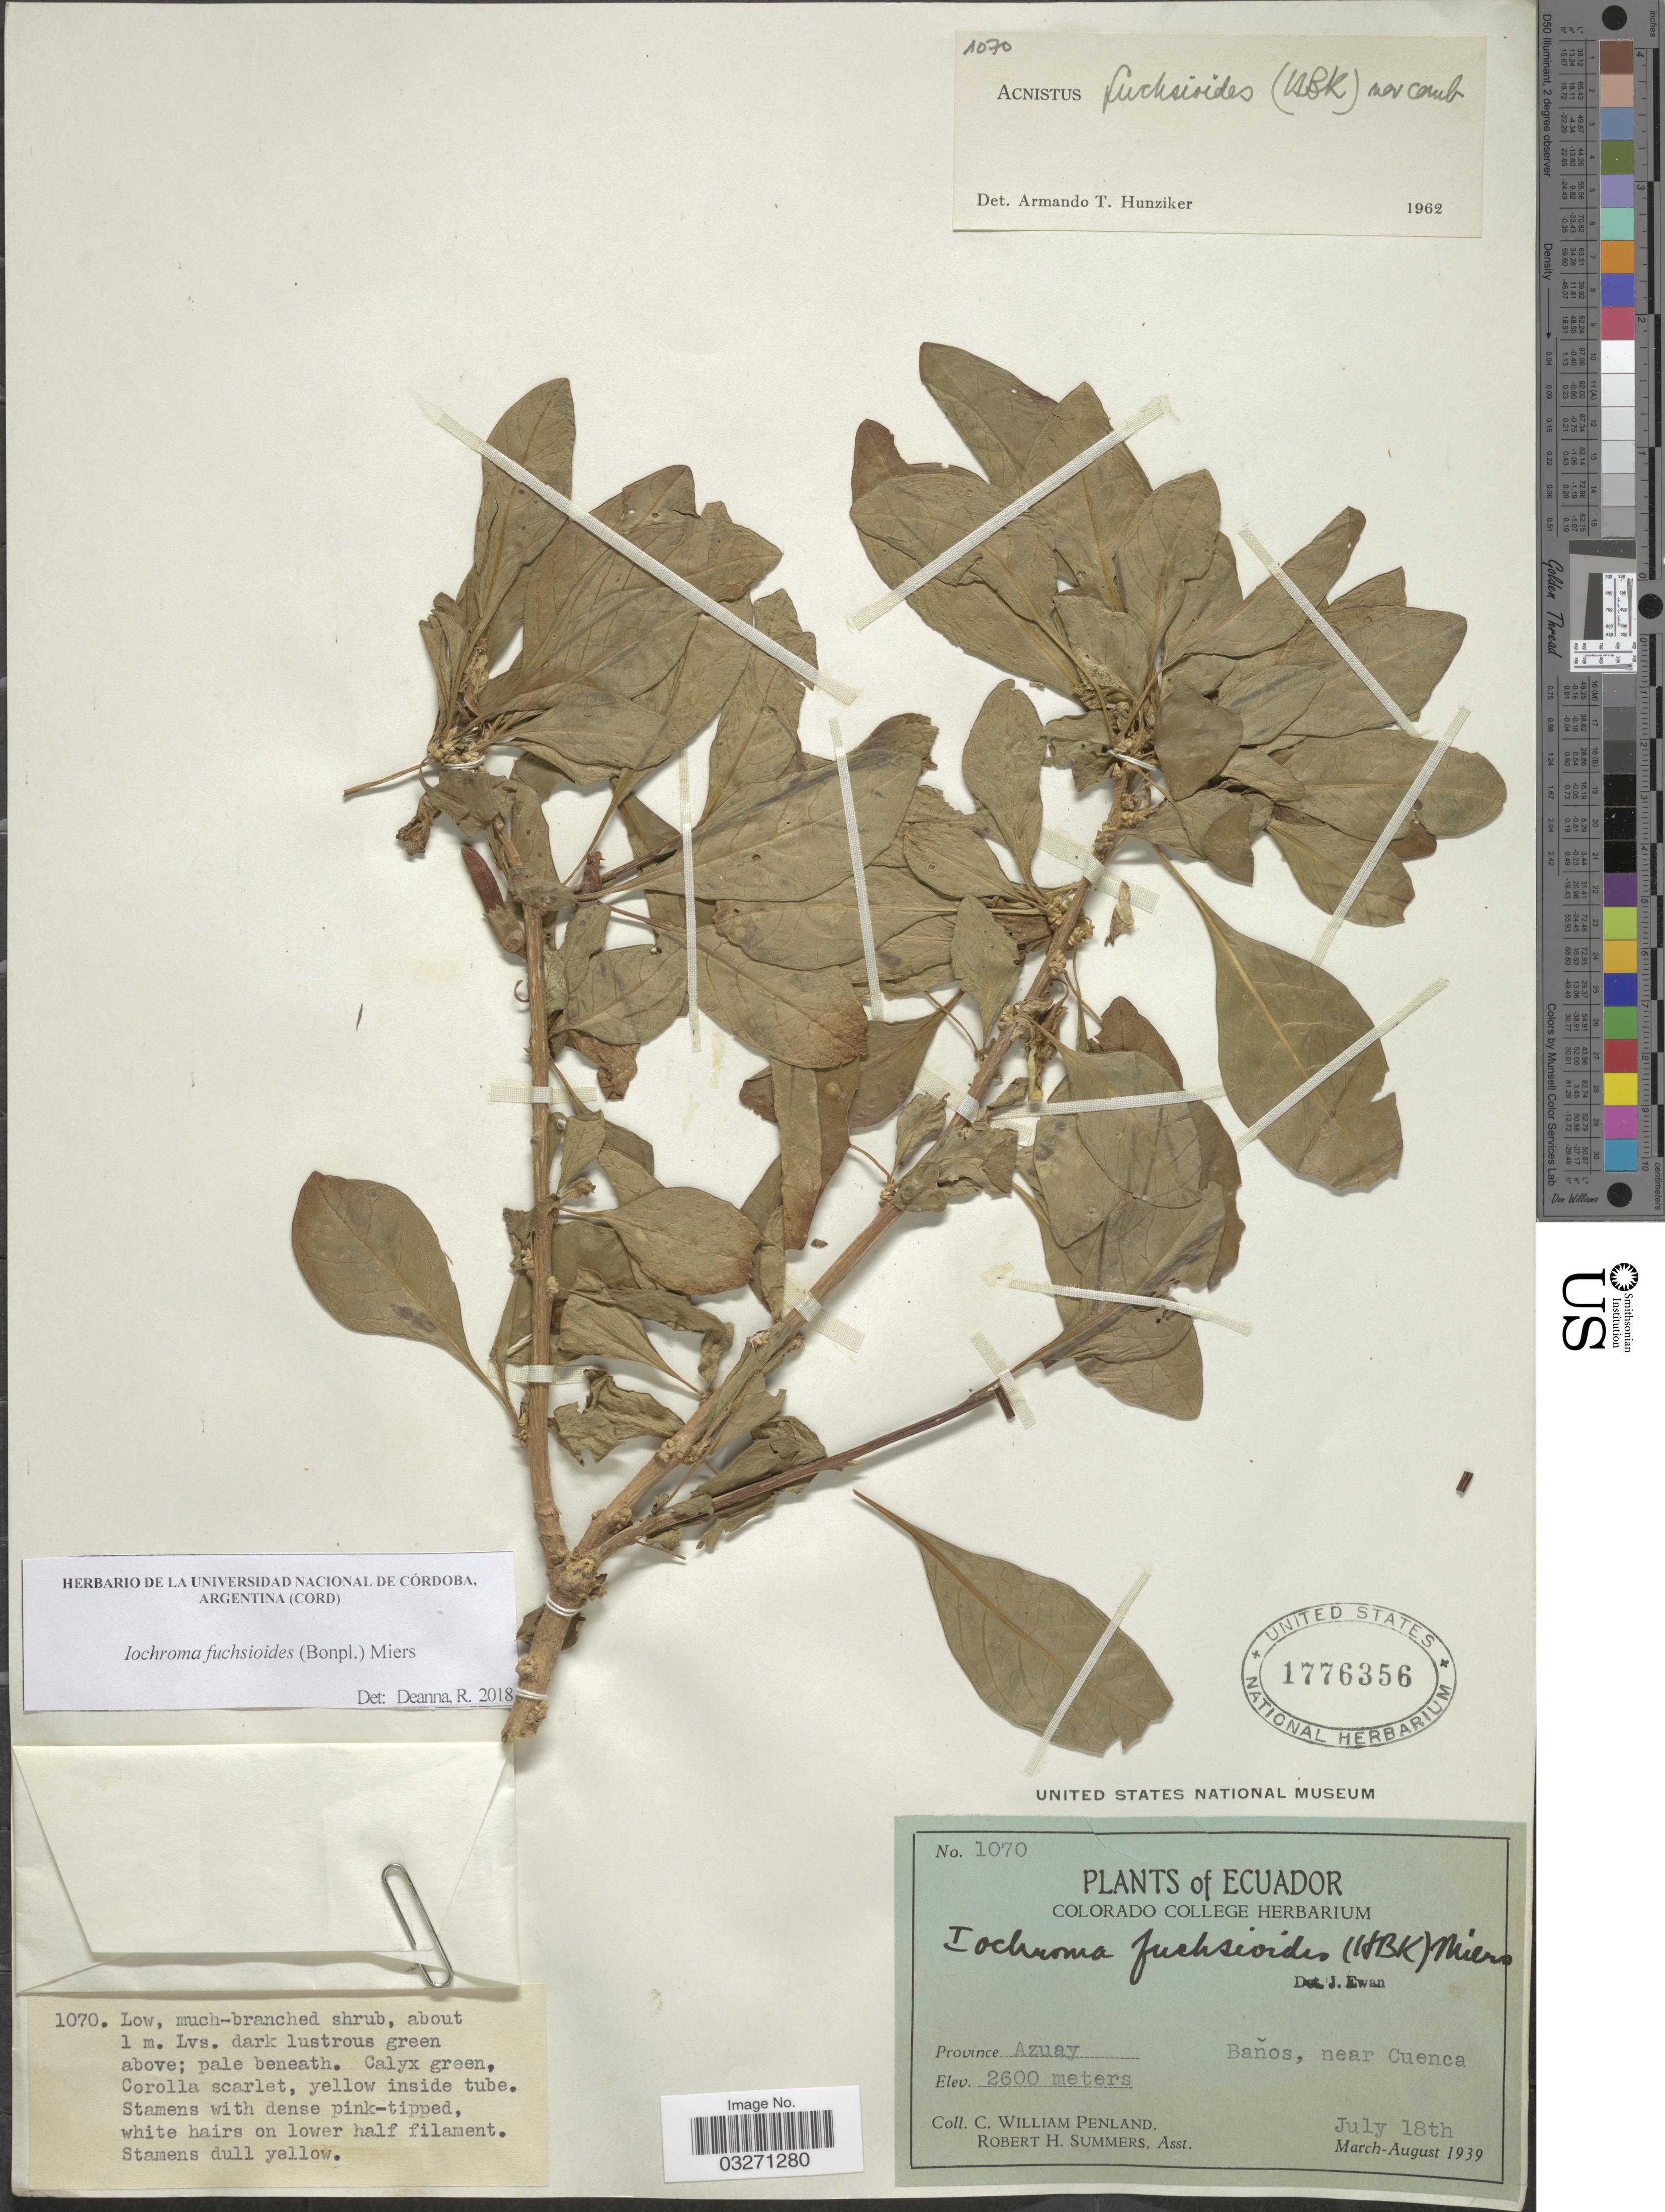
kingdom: Plantae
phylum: Tracheophyta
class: Magnoliopsida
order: Solanales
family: Solanaceae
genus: Iochroma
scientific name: Iochroma fuchsioides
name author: (Bonpl.) Miers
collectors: C. W. Penland & R. Summers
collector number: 1070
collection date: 1939-07-18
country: Ecuador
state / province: Azuay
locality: Baños, near Cuenca.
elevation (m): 2600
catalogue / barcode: US 1776356